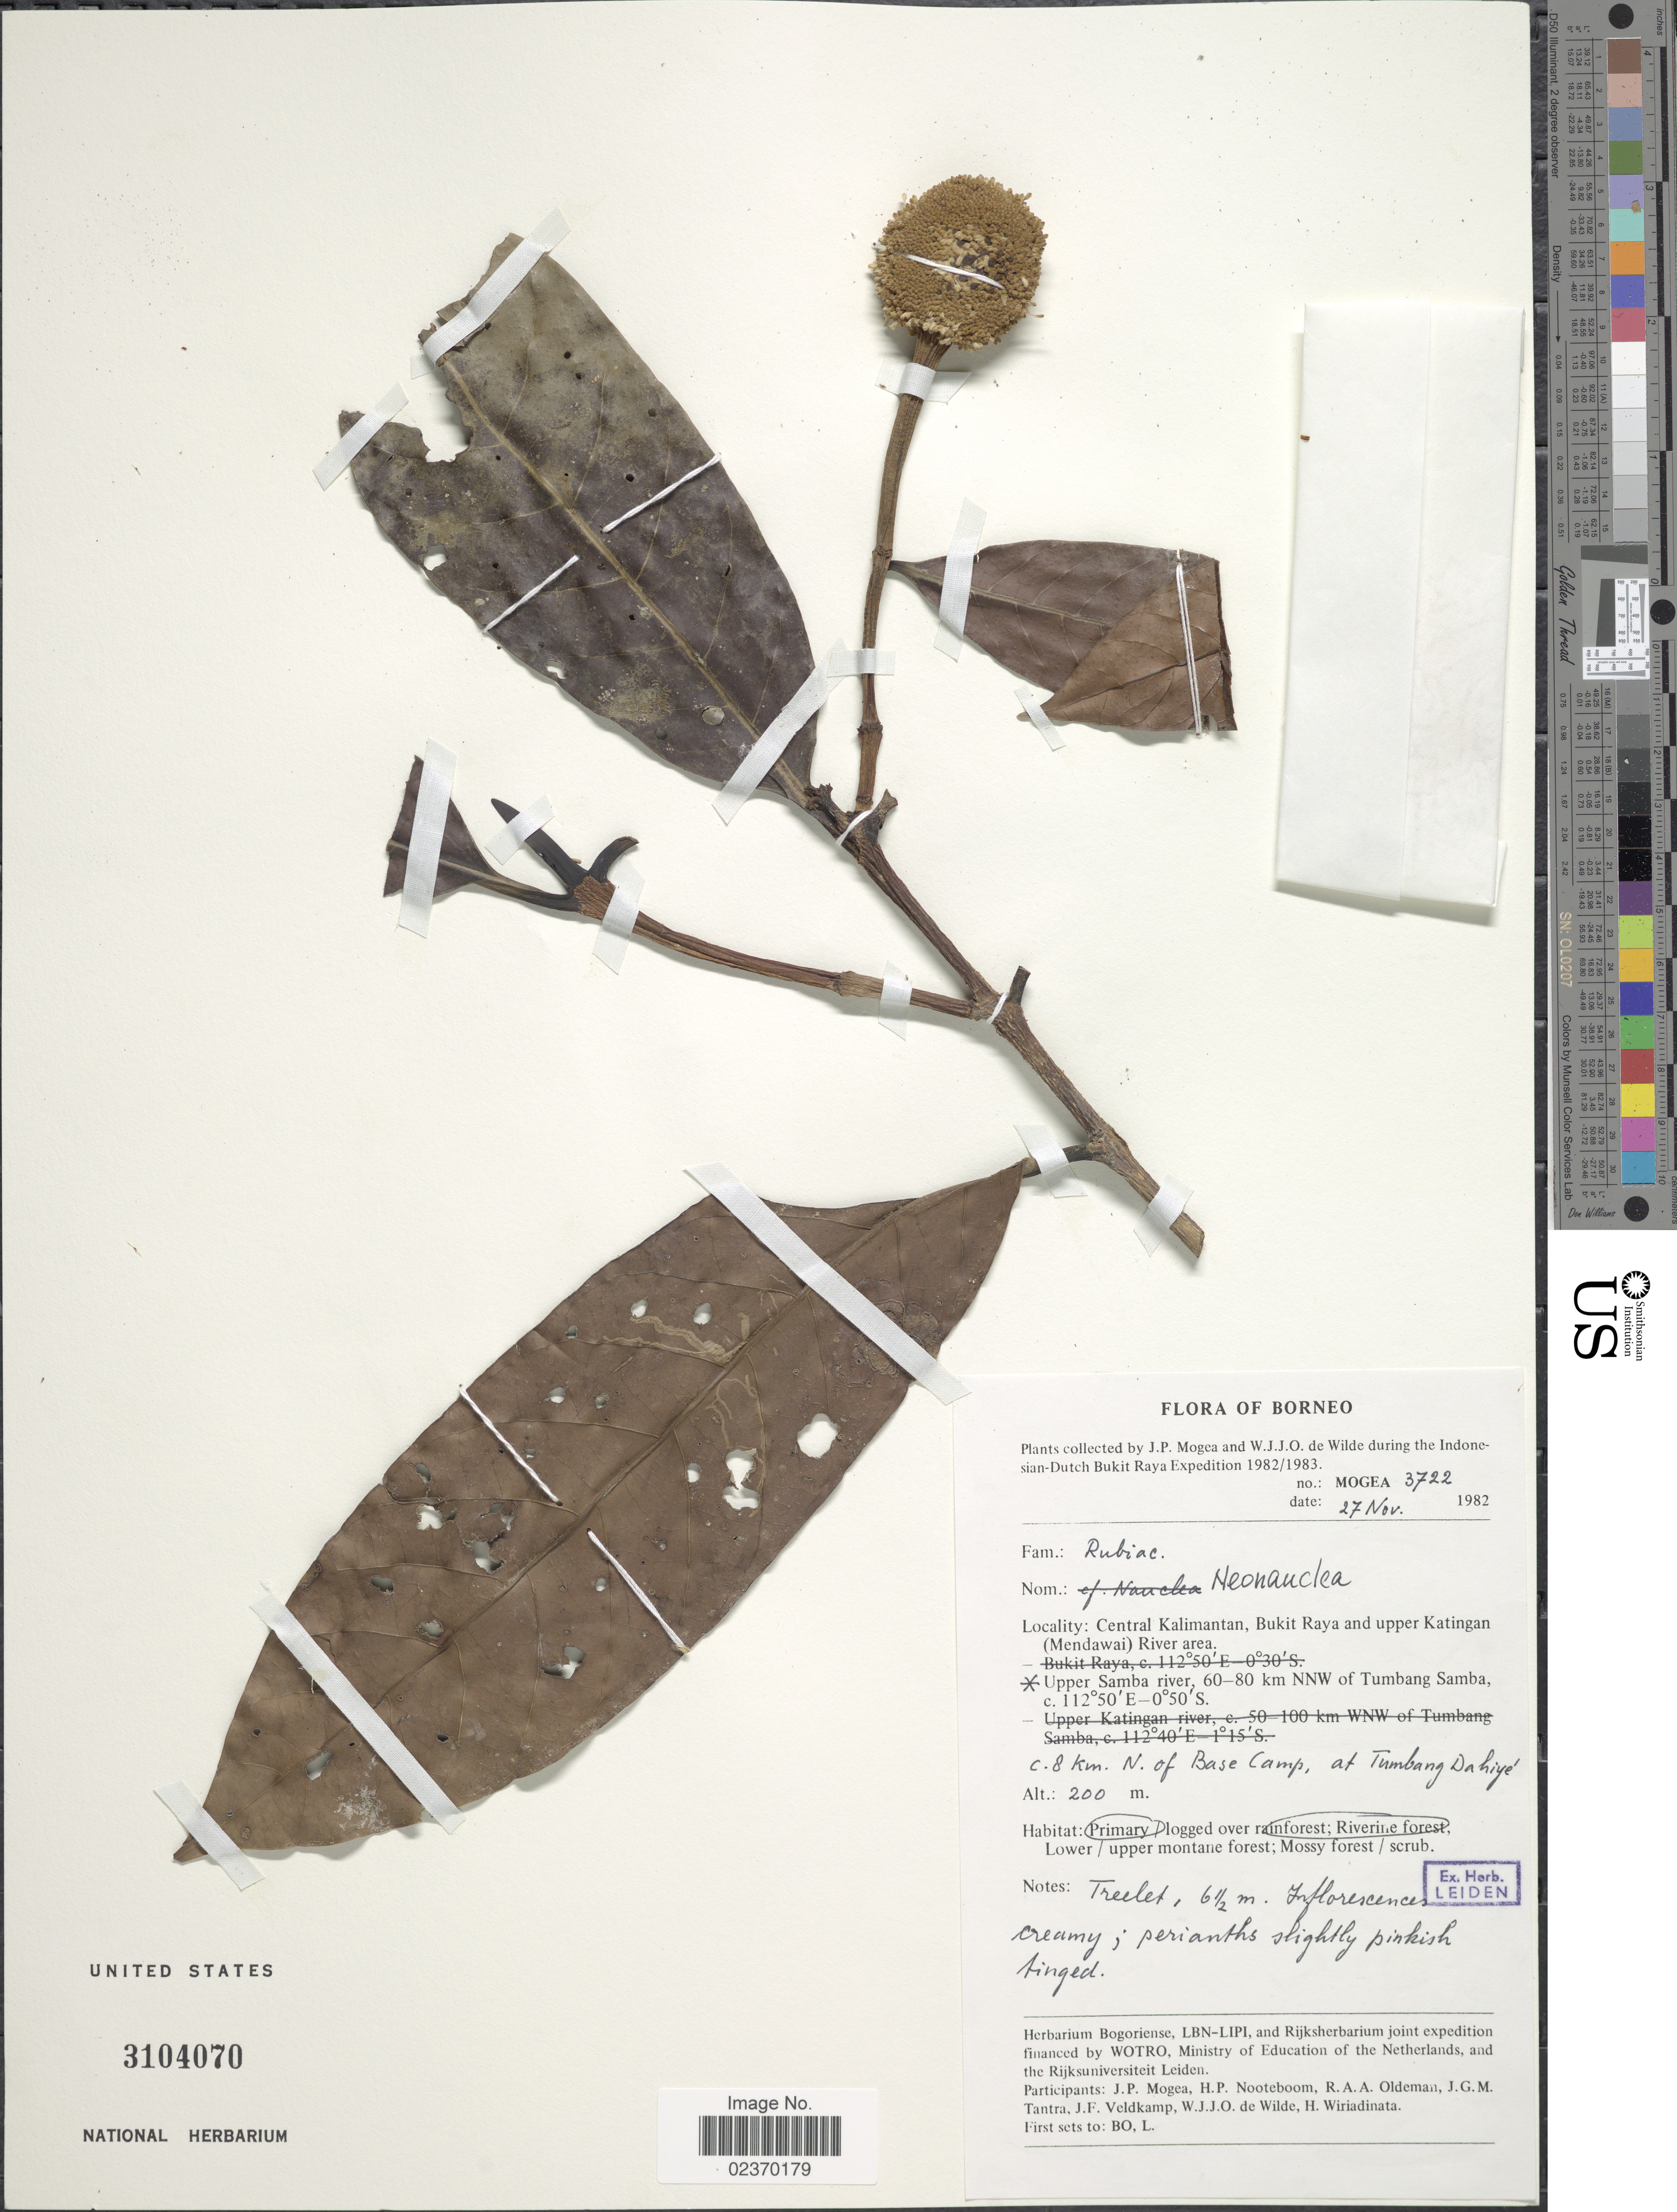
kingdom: Plantae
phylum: Tracheophyta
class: Magnoliopsida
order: Gentianales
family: Rubiaceae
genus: Neonauclea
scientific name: Neonauclea sp.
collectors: J. Mogea & W. J. de Wilde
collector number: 3722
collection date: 1982-11-27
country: Indonesia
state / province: Kalimantan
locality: Borneo, Central Kalimantan, Bukit Raya and upper Katingan (Mendawai) River area, upper Samba river, 60-80 km NNW of Tumbang Samba, c. 8 km N of Base Camp, at Tumbang Dahiyé, Primary rainforest; Riverine forest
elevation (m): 200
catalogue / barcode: US 3104070